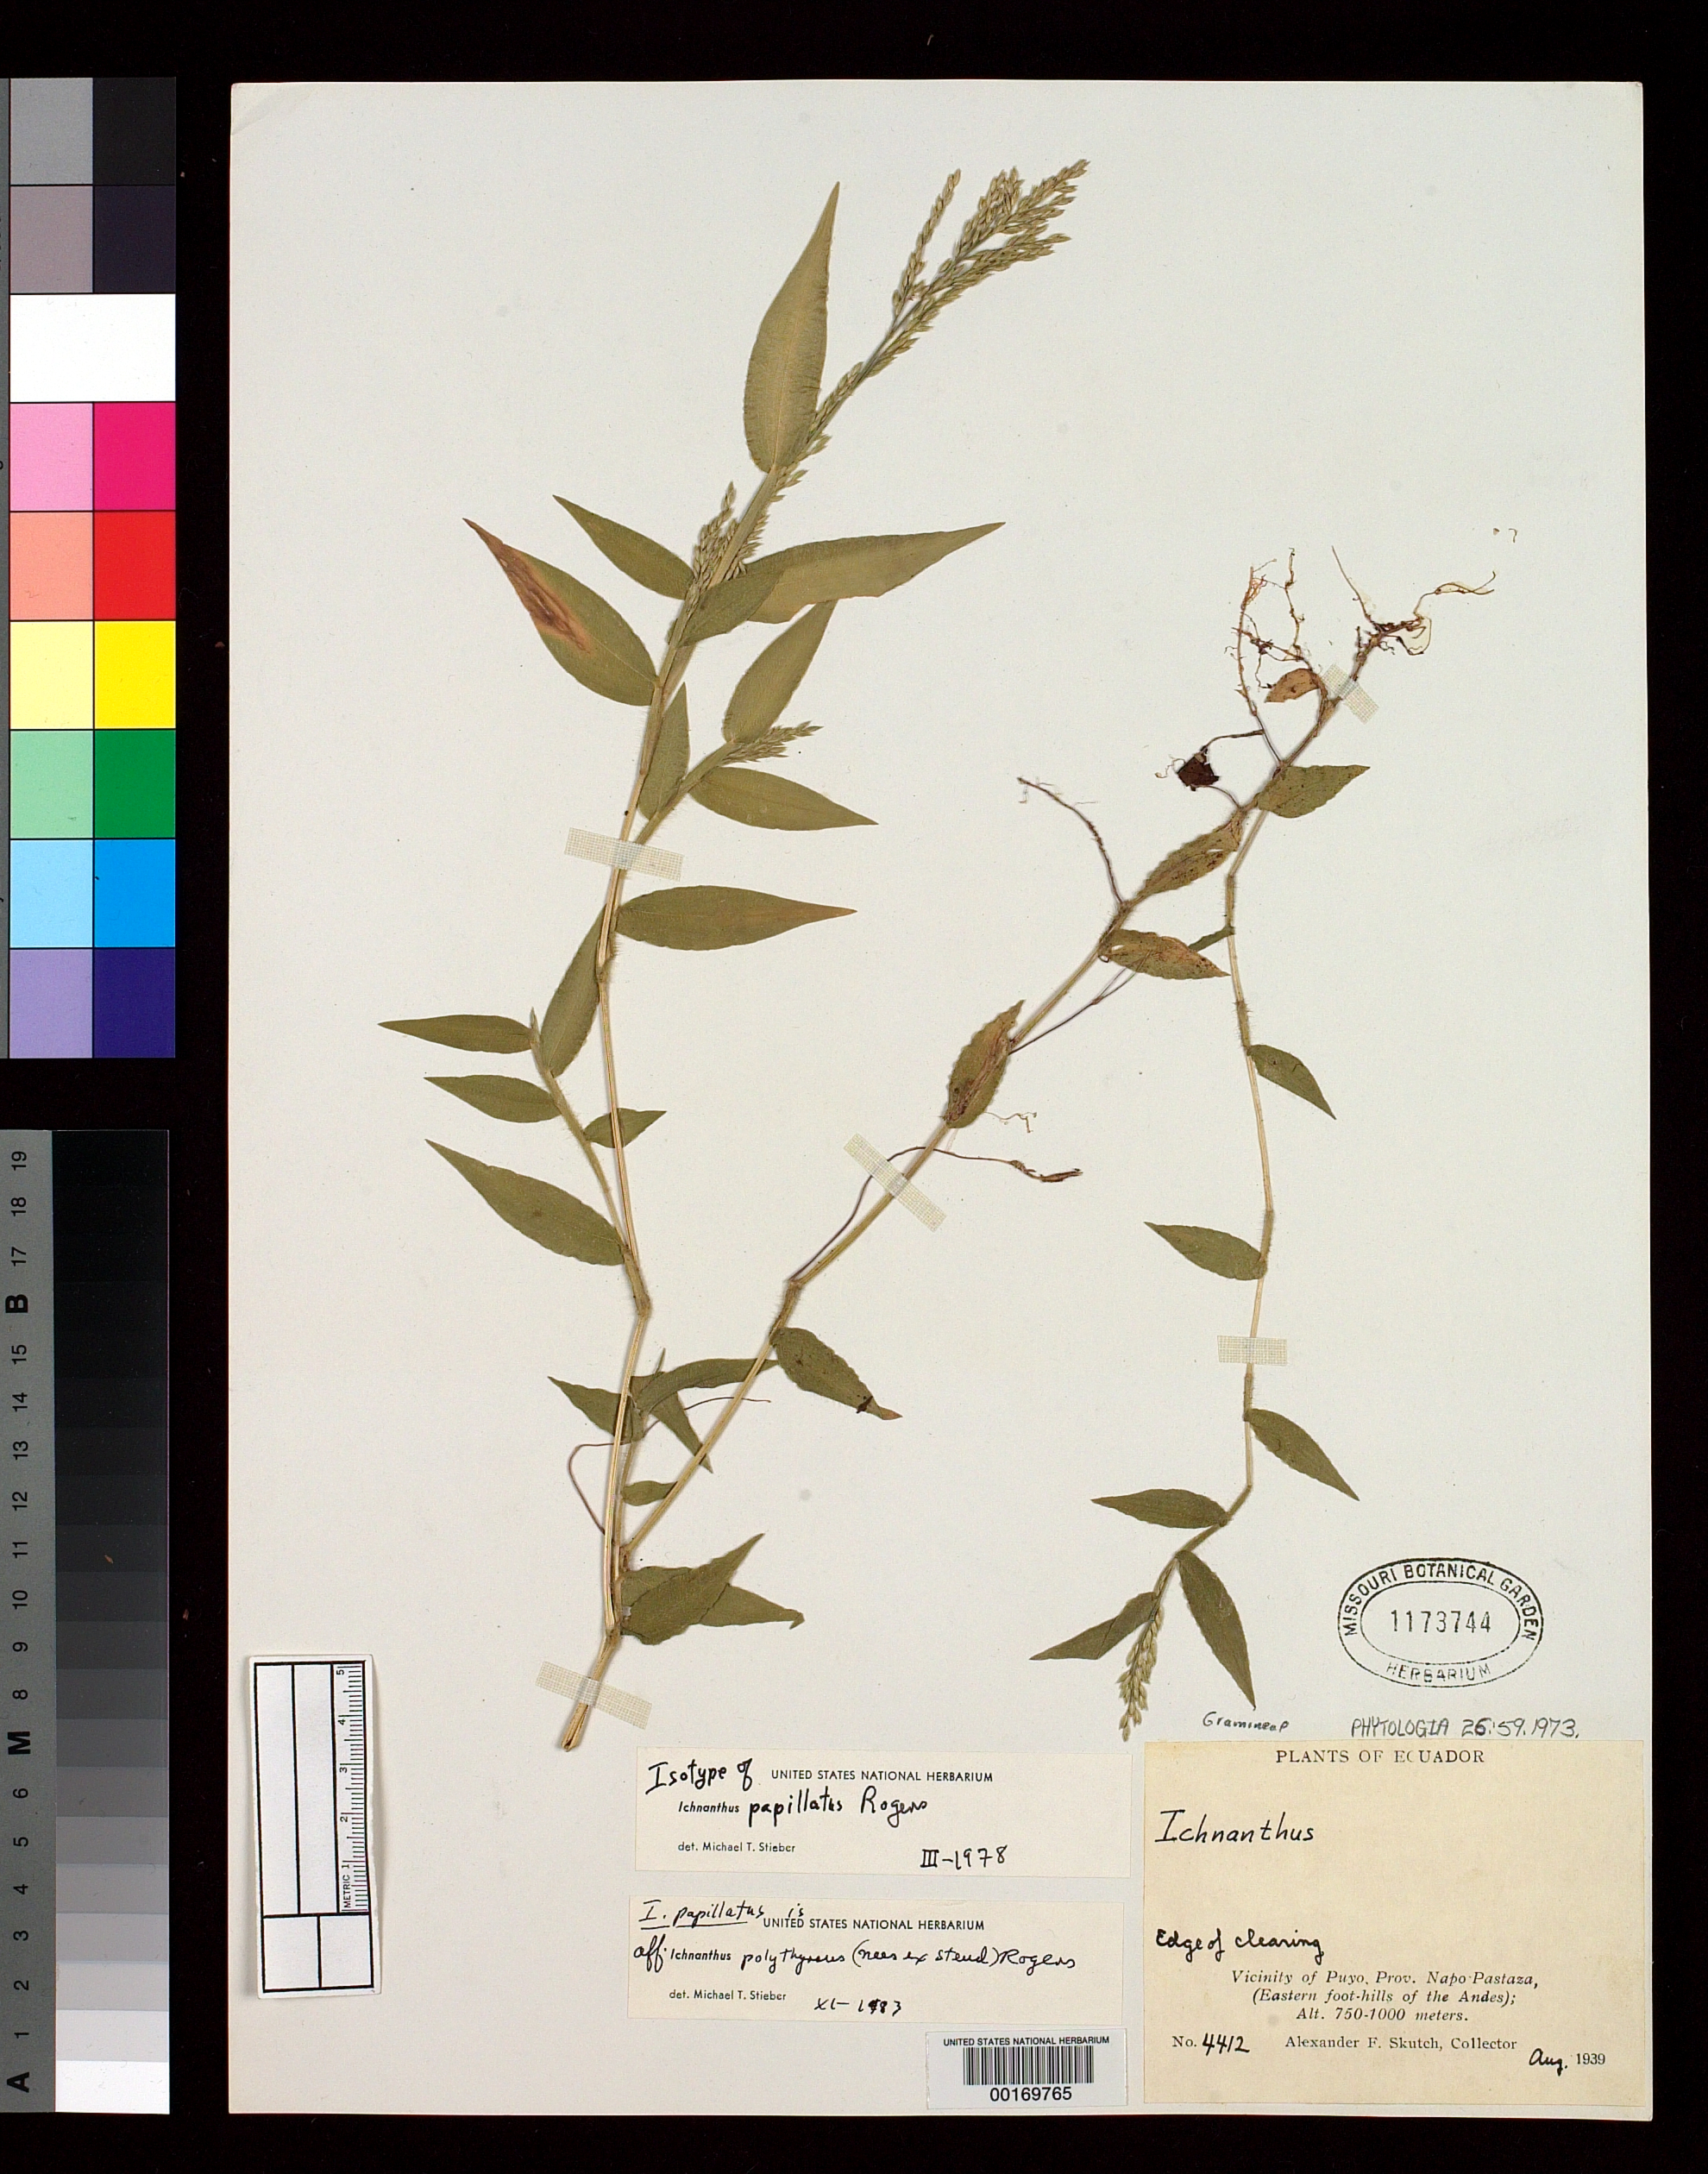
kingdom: Plantae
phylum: Tracheophyta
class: Liliopsida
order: Poales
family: Poaceae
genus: Ichnanthus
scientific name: Ichnanthus papillatus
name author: K.E. Rogers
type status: Isotype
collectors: A. F. Skutch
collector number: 4412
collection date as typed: Aug 1939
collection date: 1939-08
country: Ecuador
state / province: Pastaza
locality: Vicinity of Puyo, eastern foothills of Andes.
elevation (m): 750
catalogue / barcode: US 1173744